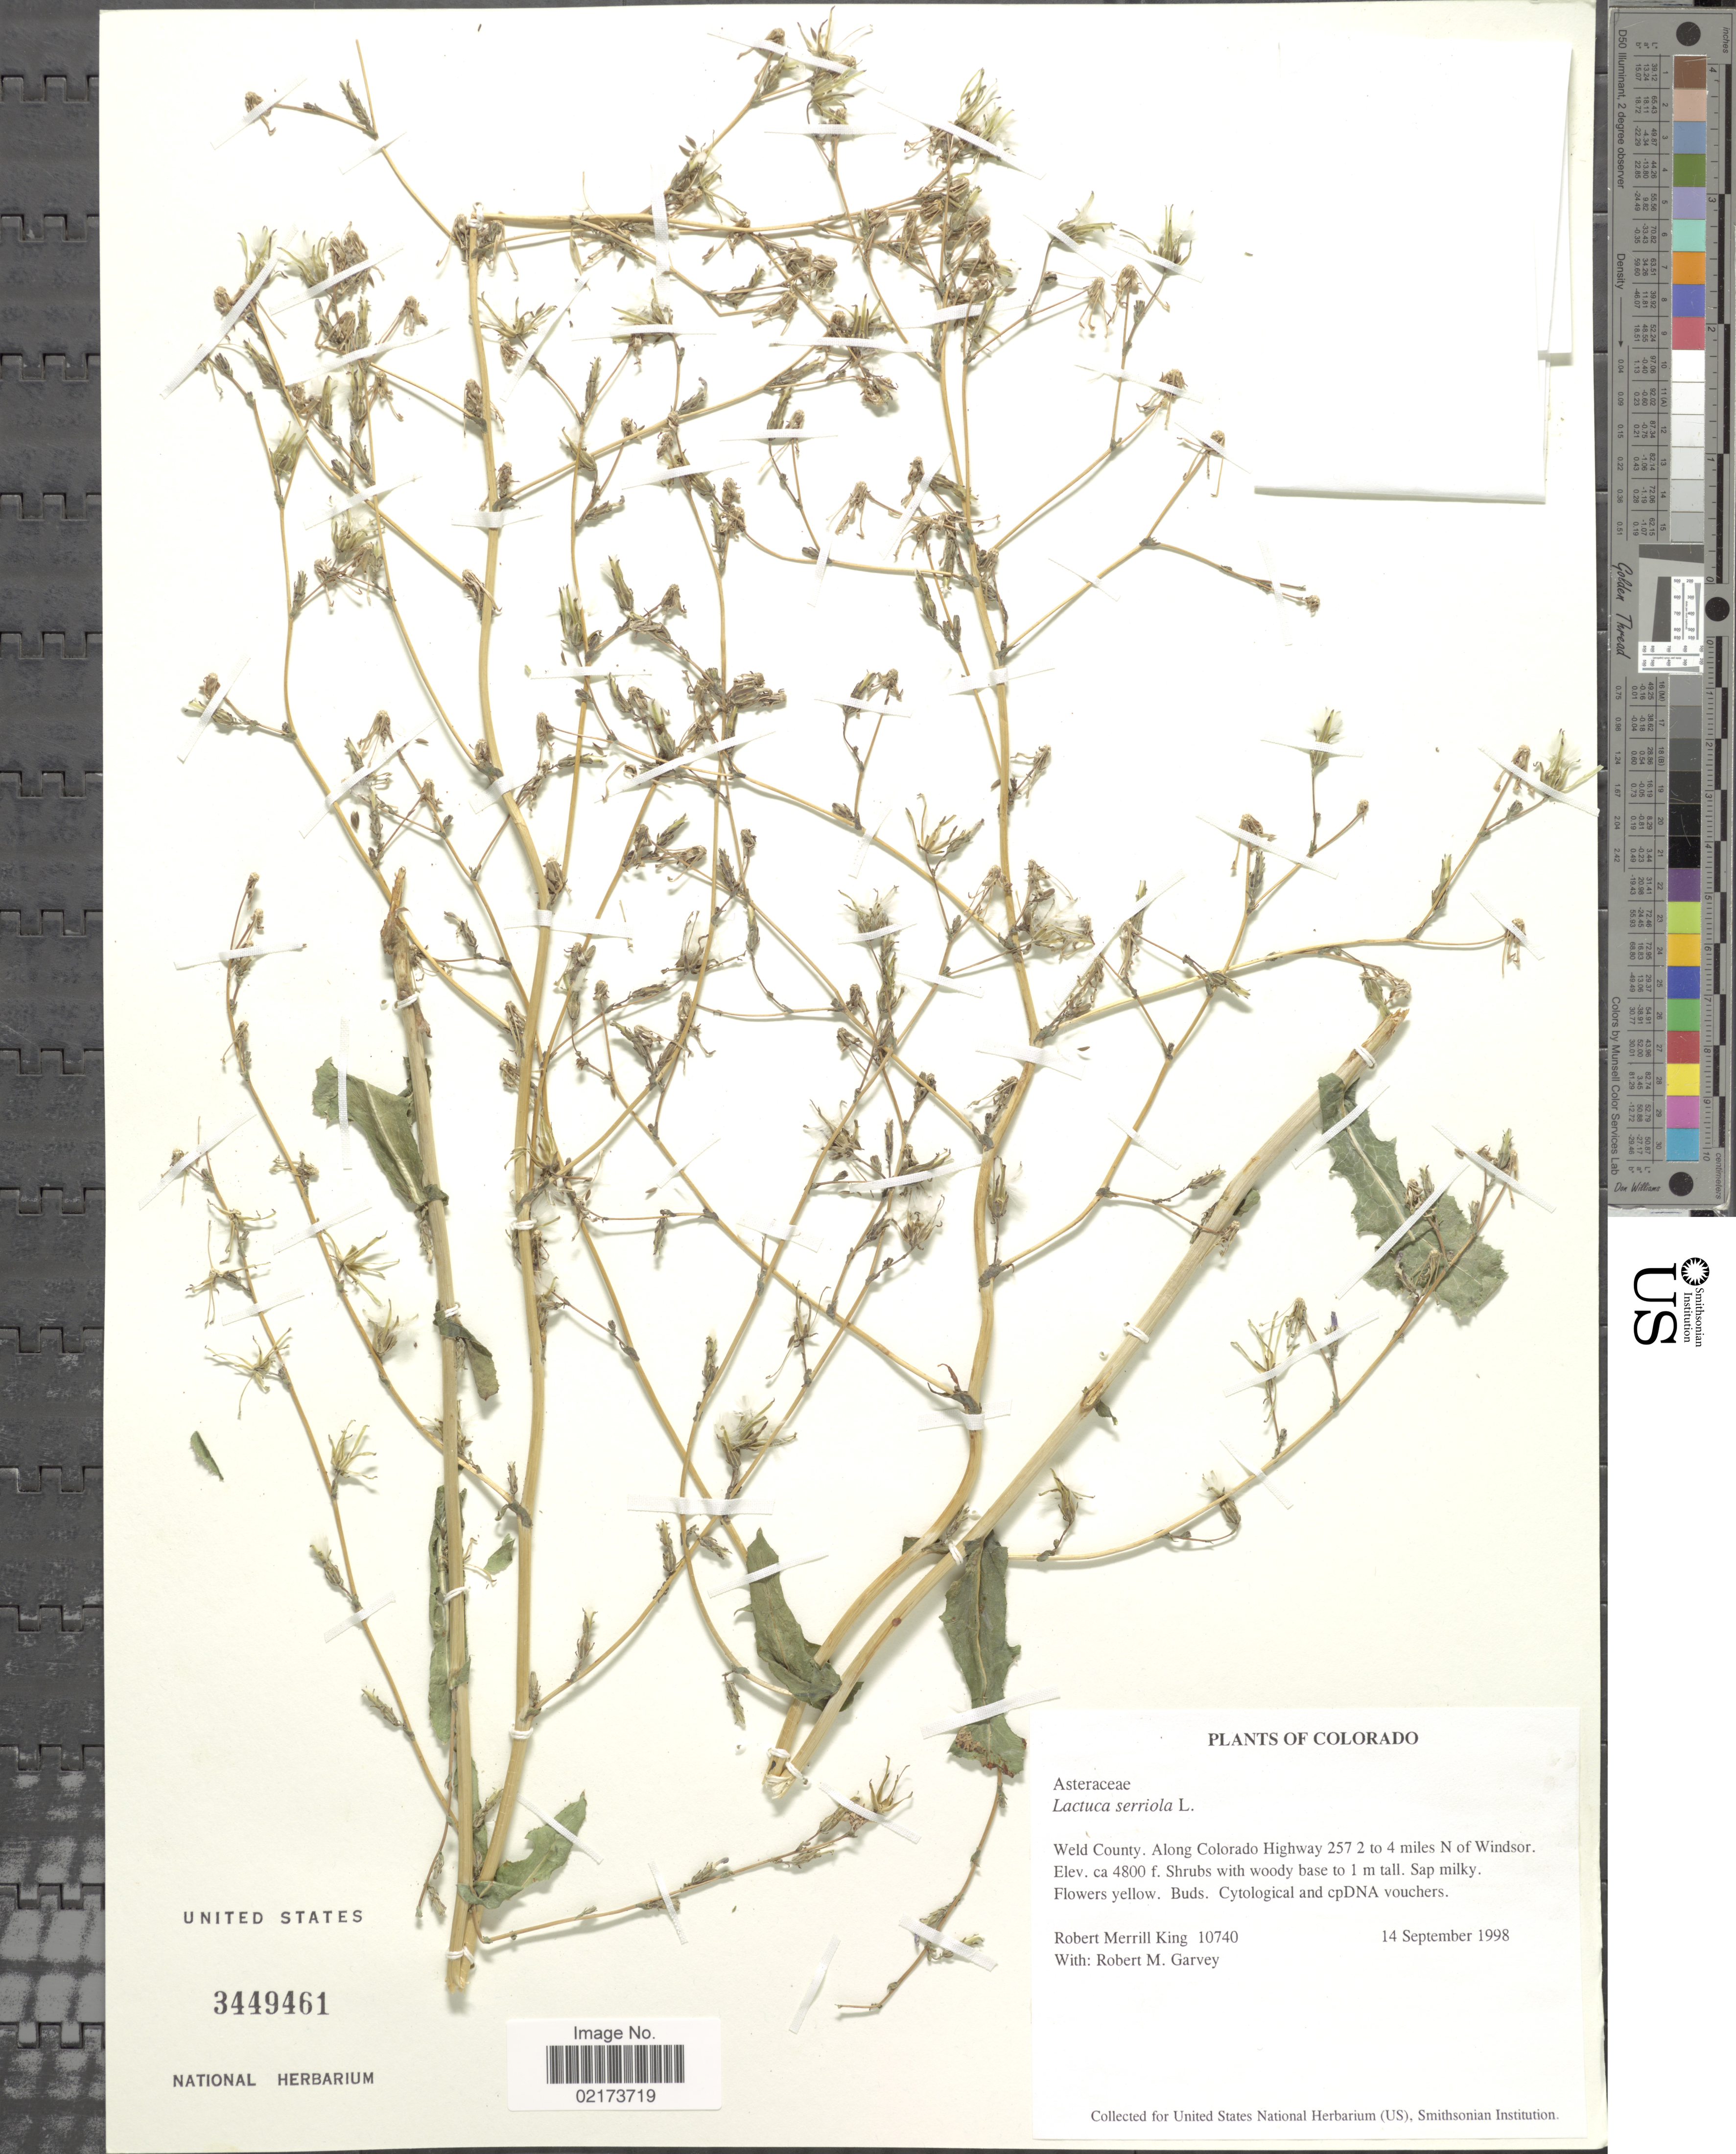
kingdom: Plantae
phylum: Tracheophyta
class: Magnoliopsida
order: Asterales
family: Asteraceae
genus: Lactuca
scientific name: Lactuca serriola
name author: L.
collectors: R. M. King & R. Garvey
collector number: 10740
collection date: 1998-09-14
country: United States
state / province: Colorado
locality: Weld County, along Colorado Highway 257 2 to 4 miles N of Windsor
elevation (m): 1463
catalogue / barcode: US 3449461